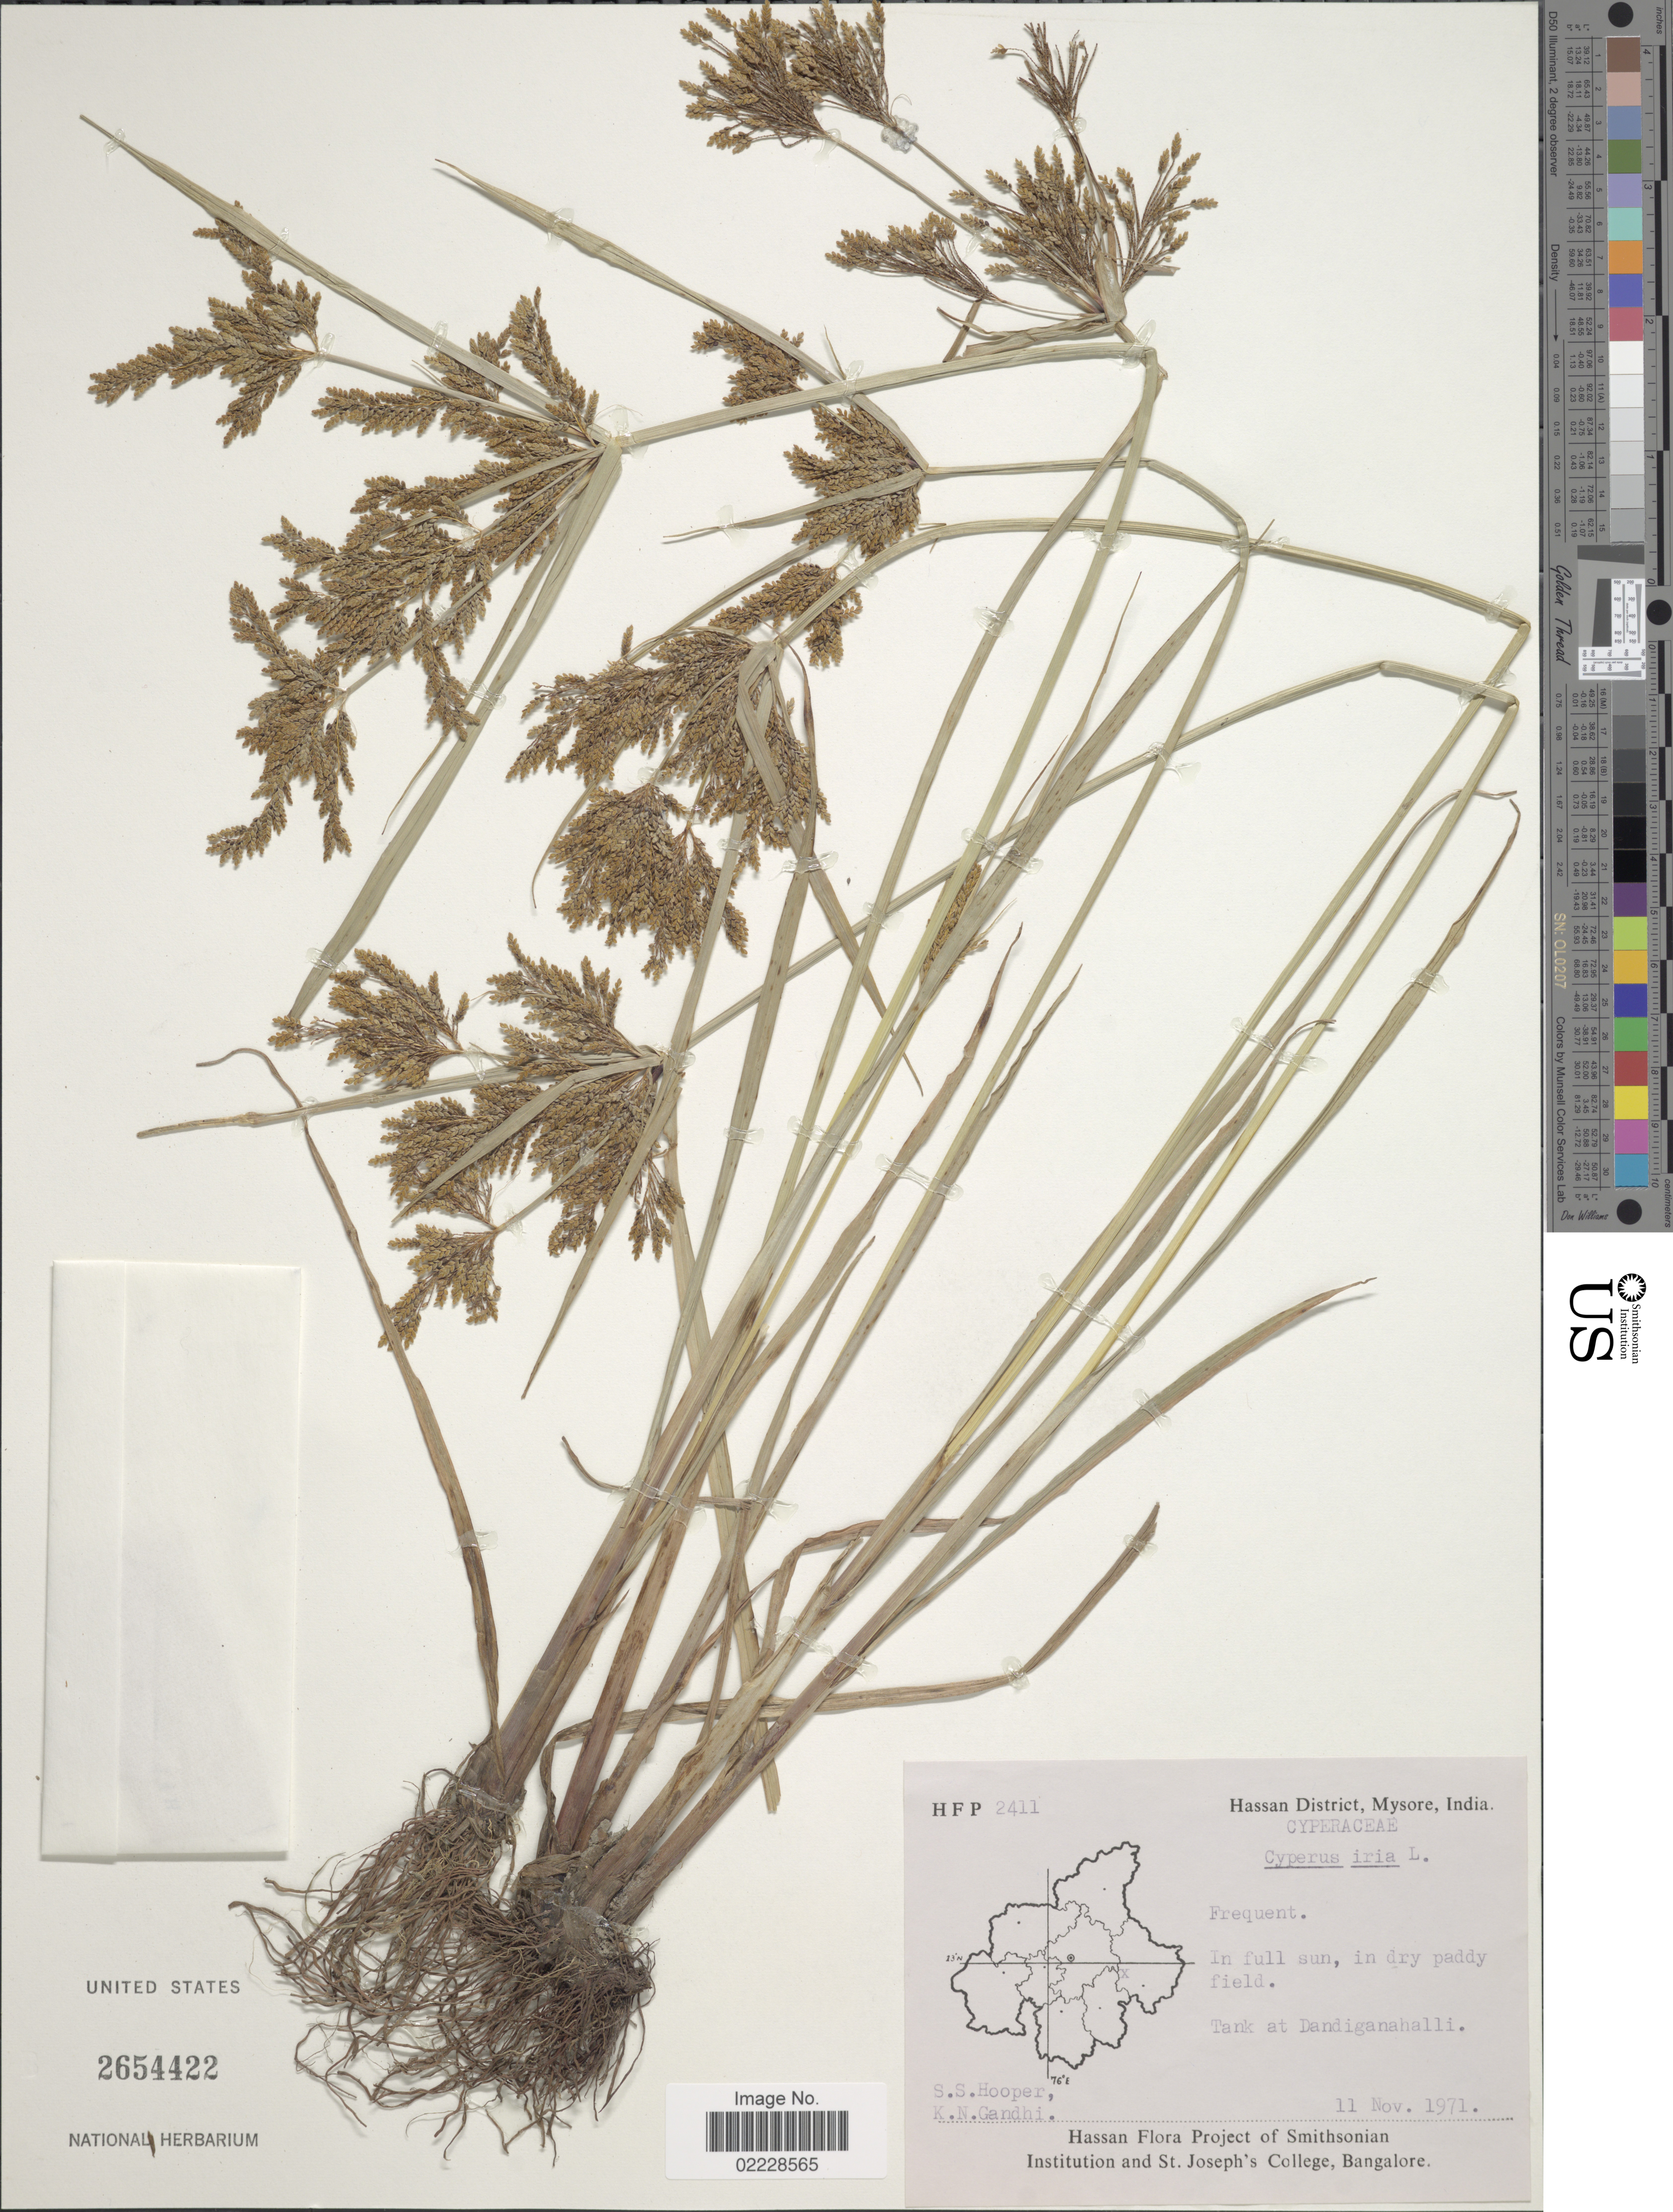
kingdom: Plantae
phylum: Tracheophyta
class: Liliopsida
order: Poales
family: Cyperaceae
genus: Cyperus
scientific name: Cyperus iria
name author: L.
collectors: S. S. Hooper & K. N. Gandhi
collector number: HFP2411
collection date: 1971-11-11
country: India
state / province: Karnataka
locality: Hassan District, Mysore, India. Tank at Dandiganahalli.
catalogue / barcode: US 2654422